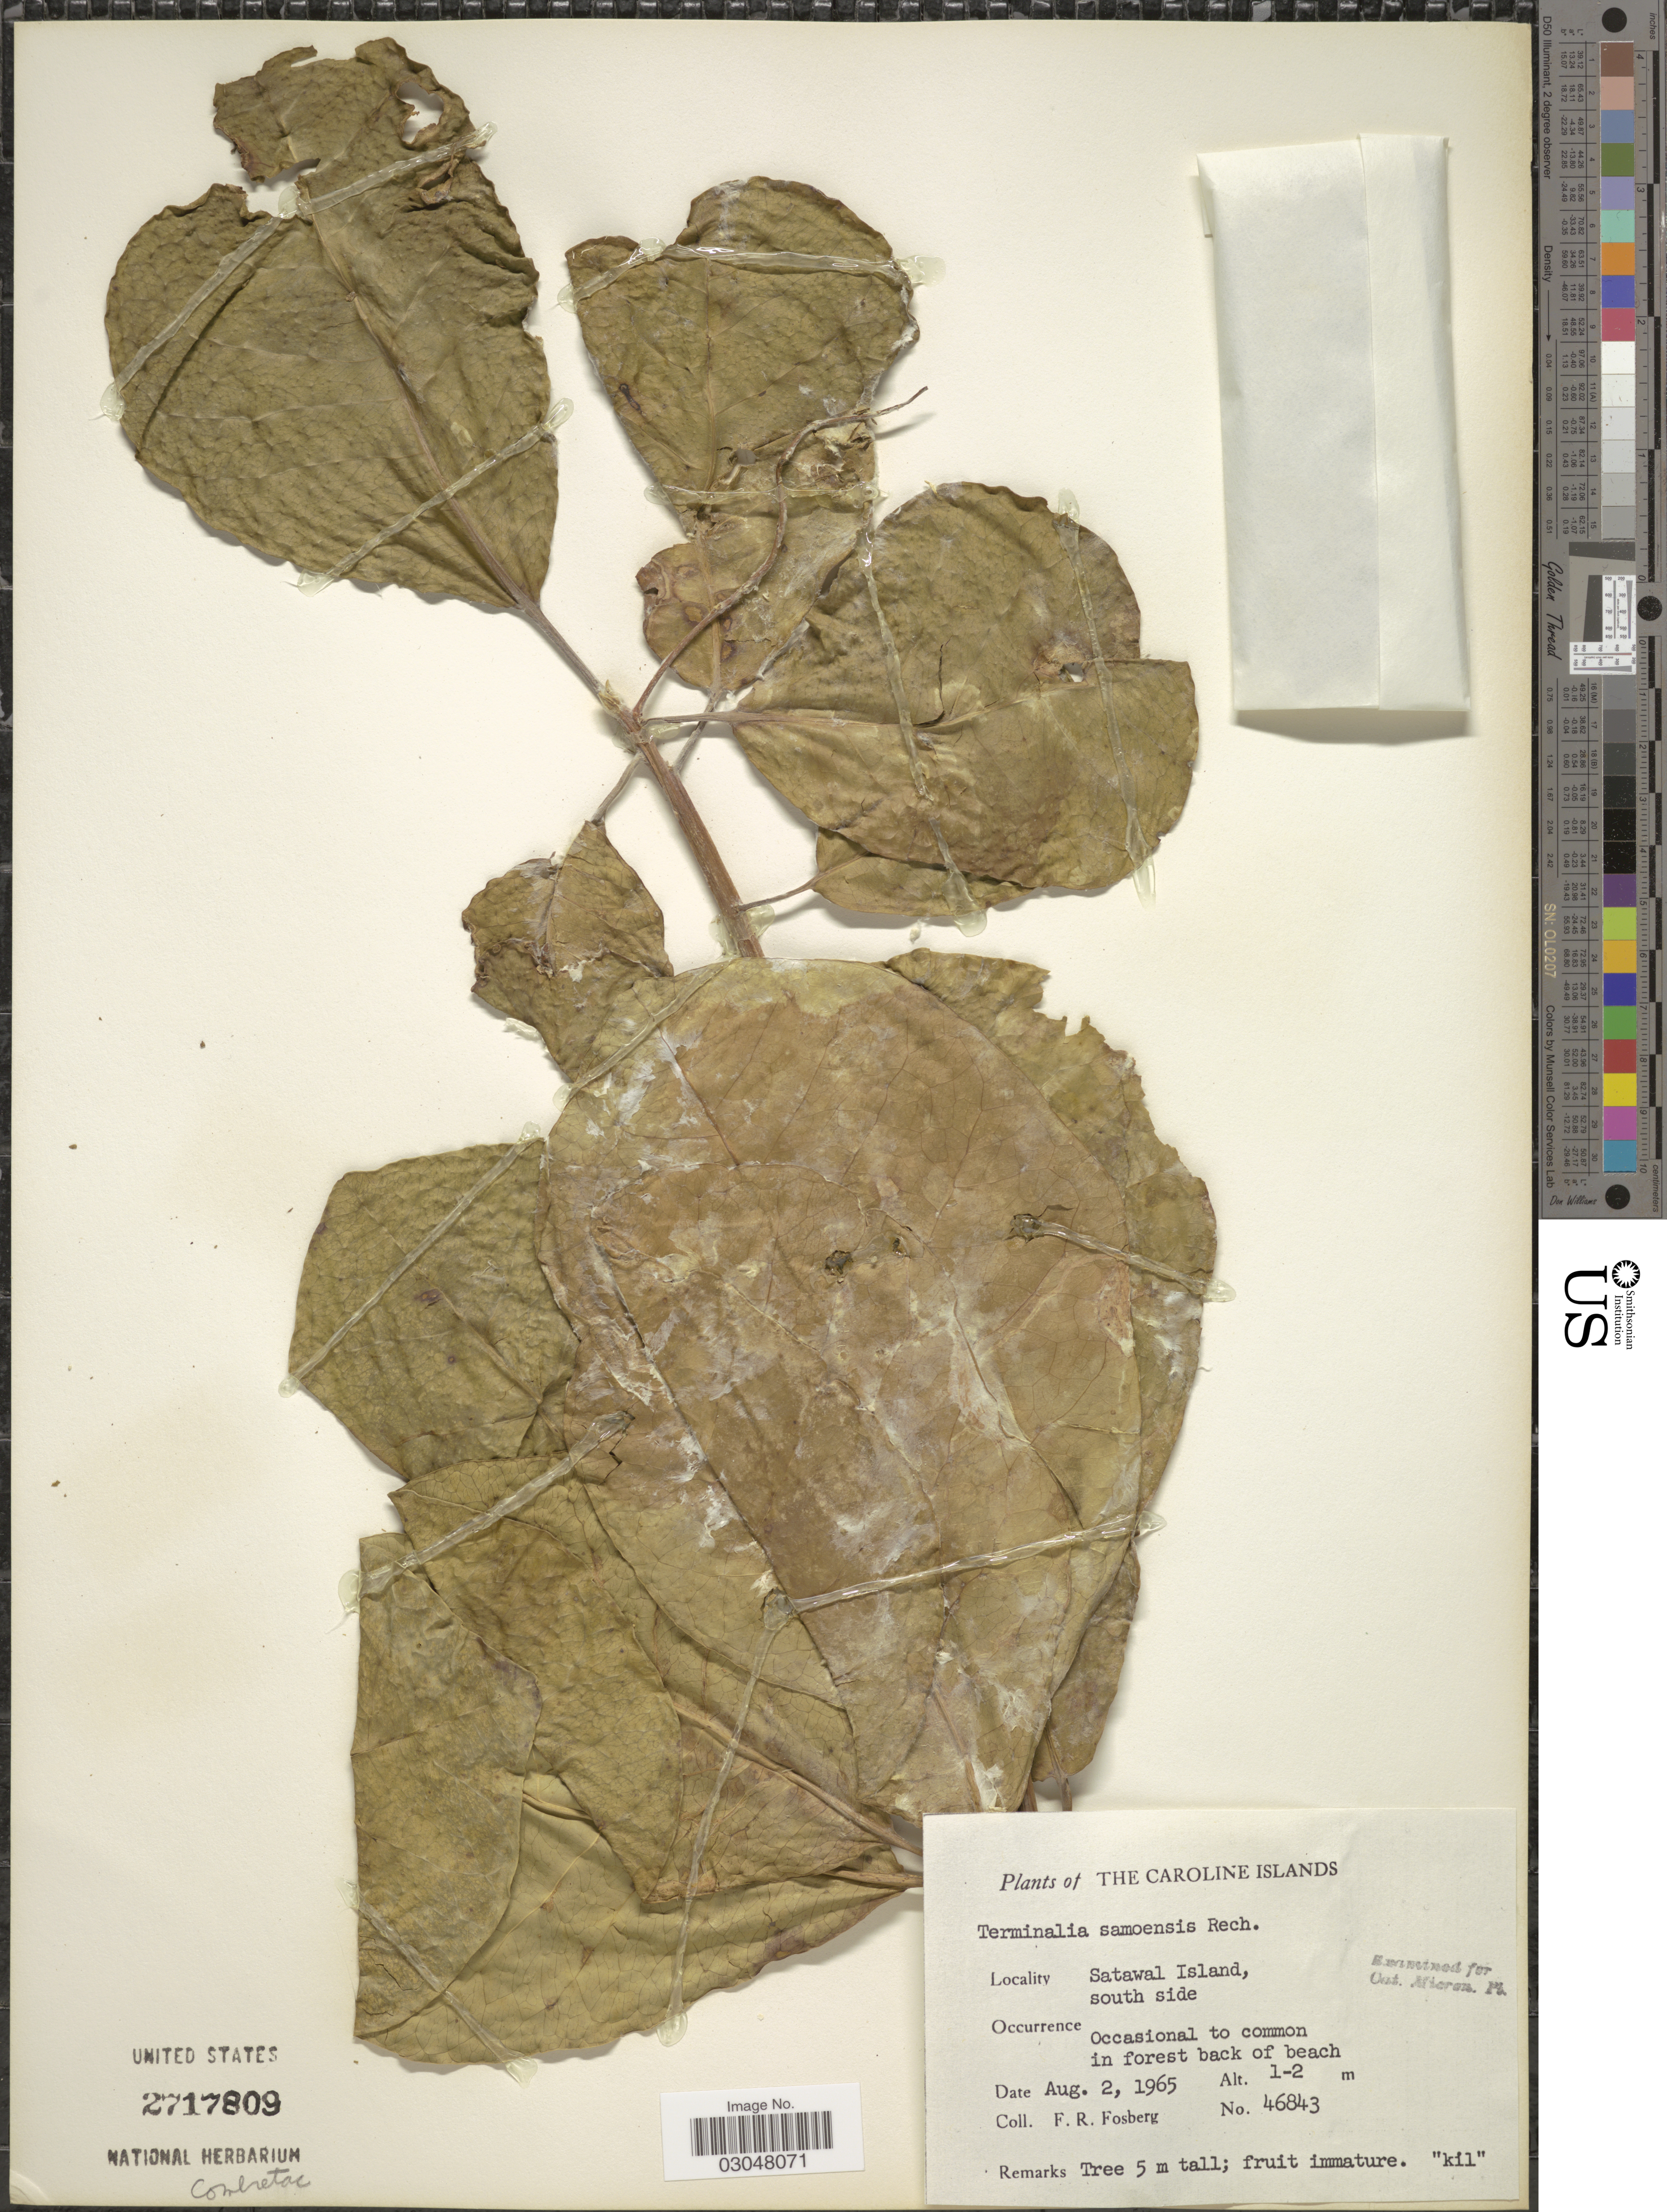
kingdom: Plantae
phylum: Tracheophyta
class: Magnoliopsida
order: Myrtales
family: Combretaceae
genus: Terminalia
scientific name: Terminalia samoensis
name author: Rech.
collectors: F. R. Fosberg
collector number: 46843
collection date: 1965-08-02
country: Micronesia, Federated States of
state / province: Yap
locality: The Caroline Islands. Satawal Island, south side.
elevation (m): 1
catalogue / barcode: US 2717809